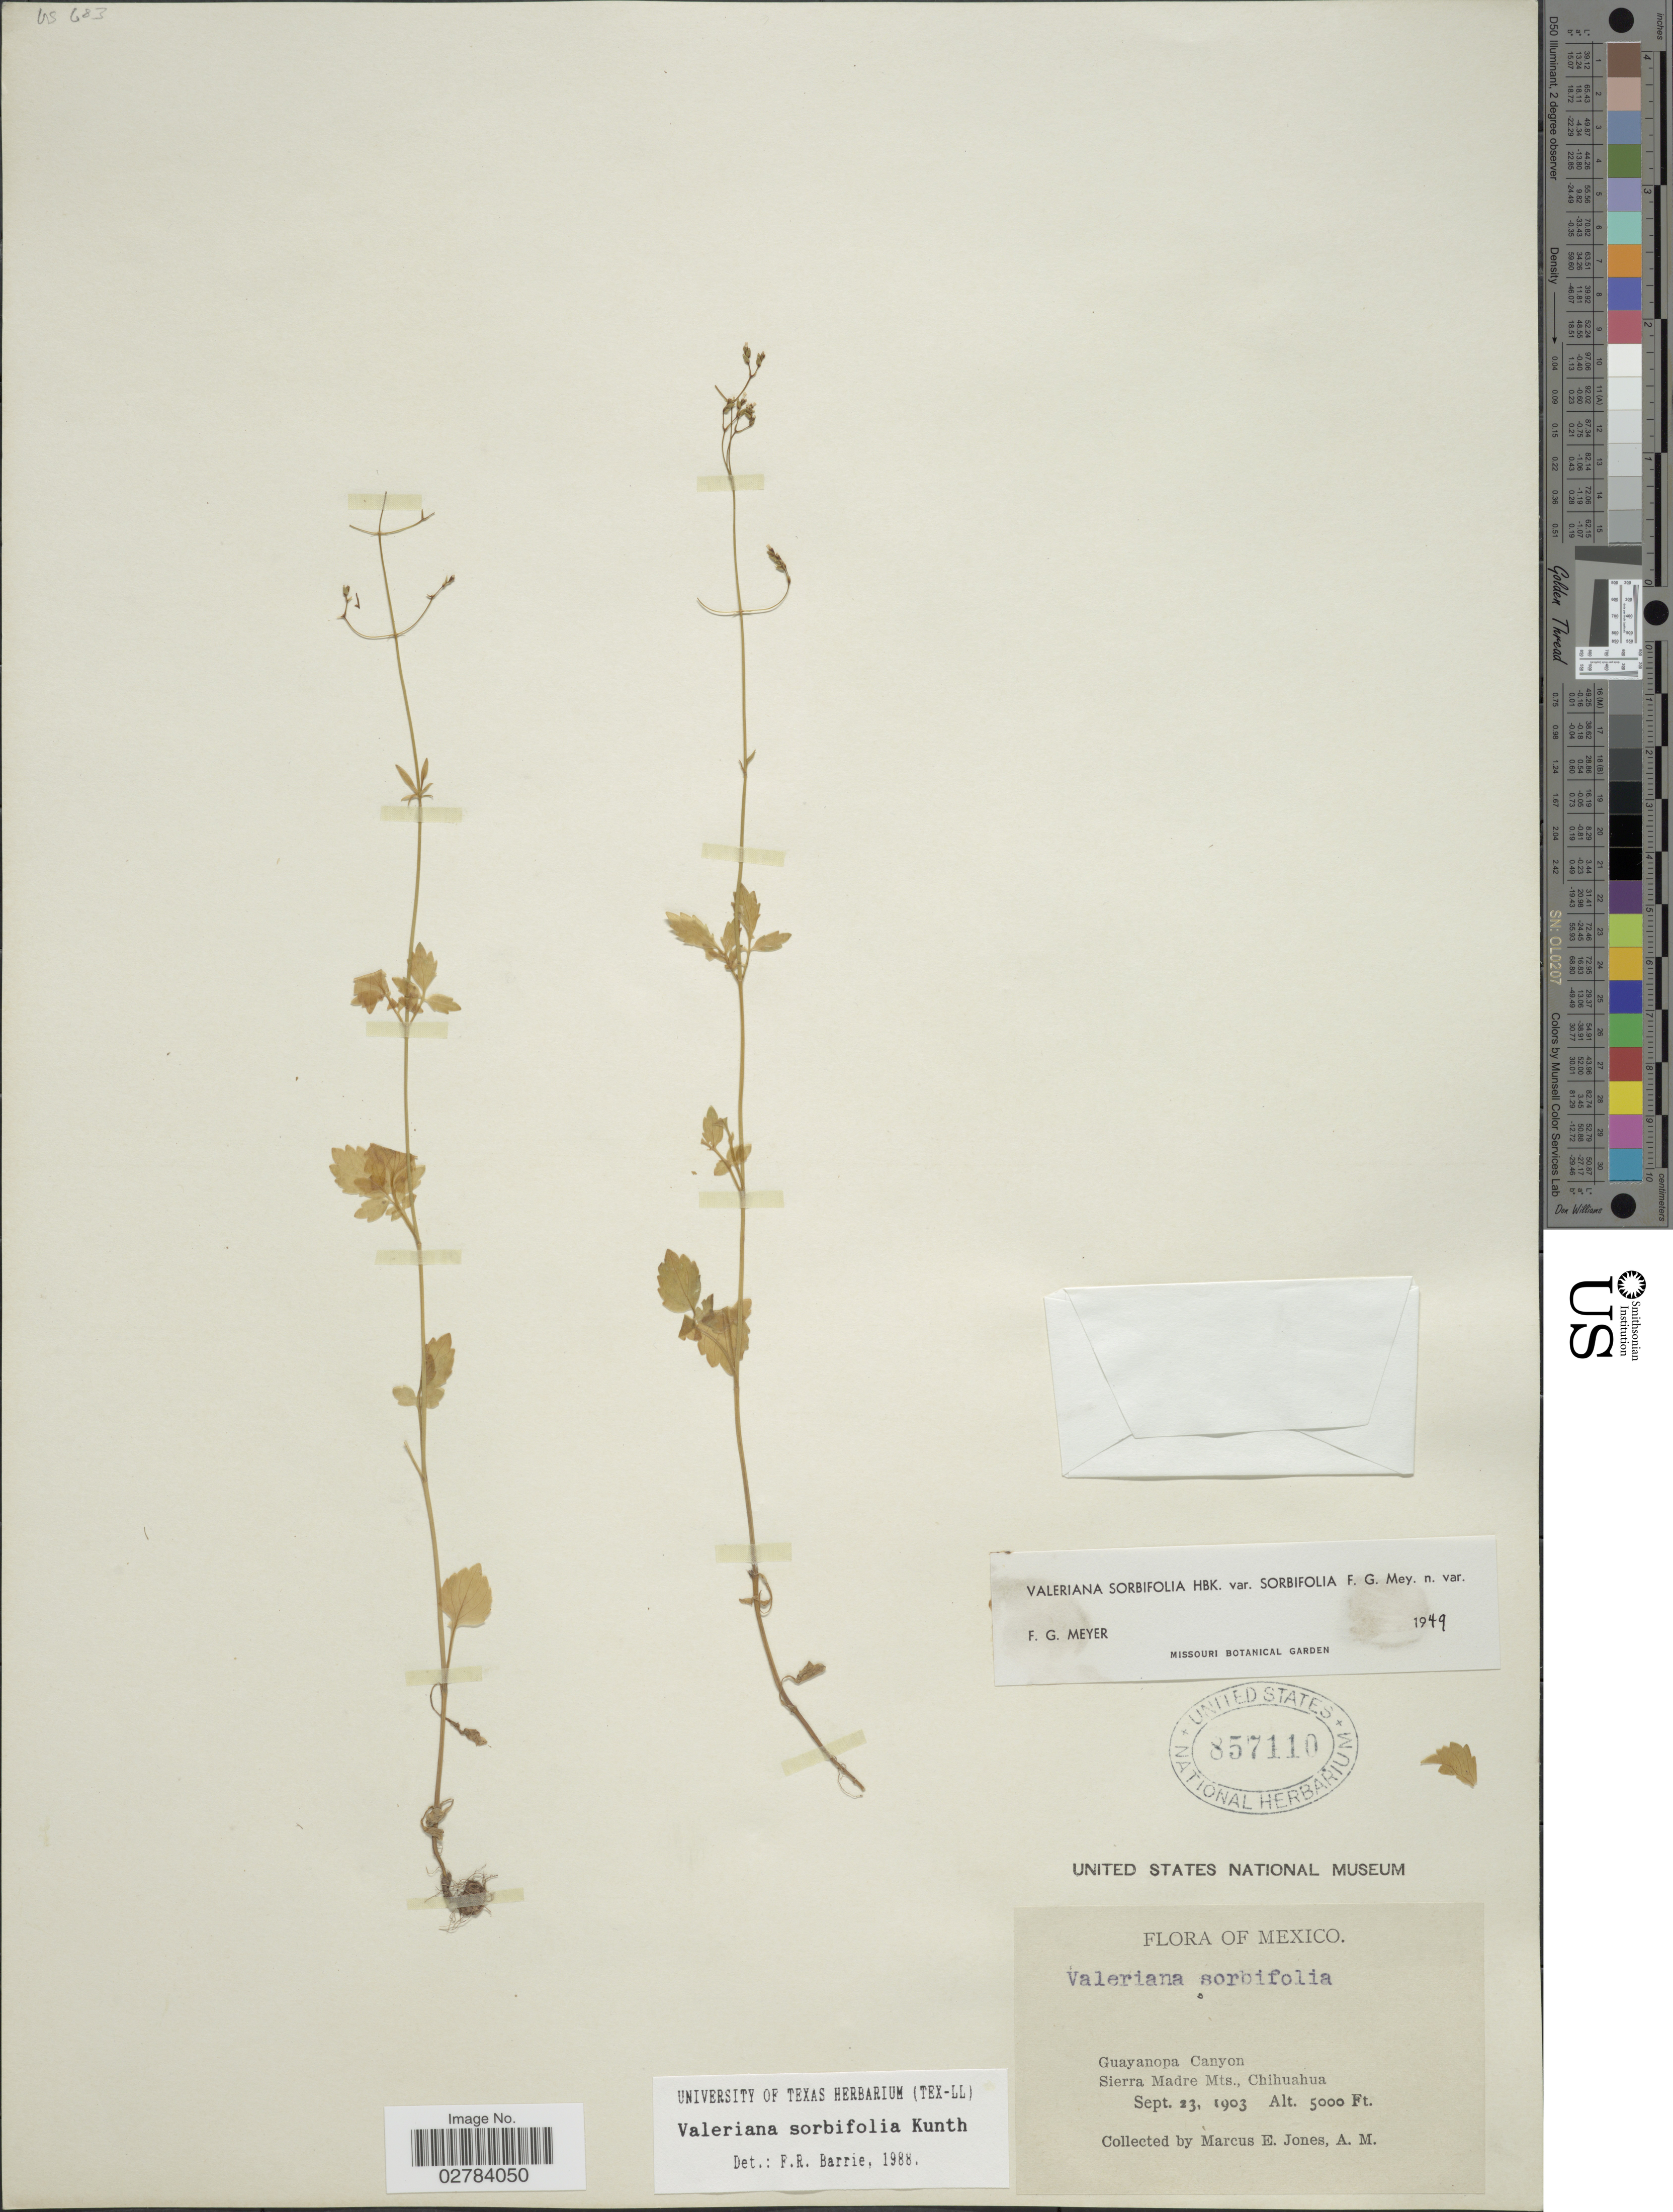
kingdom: Plantae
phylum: Tracheophyta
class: Magnoliopsida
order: Dipsacales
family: Caprifoliaceae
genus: Valeriana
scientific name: Valeriana sorbifolia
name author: Kunth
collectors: M. E. Jones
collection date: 1903-09-23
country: Mexico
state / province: Chihuahua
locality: Guayanopa Canyon, Sierra Madre Mts.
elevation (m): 1524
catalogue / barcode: US 857110